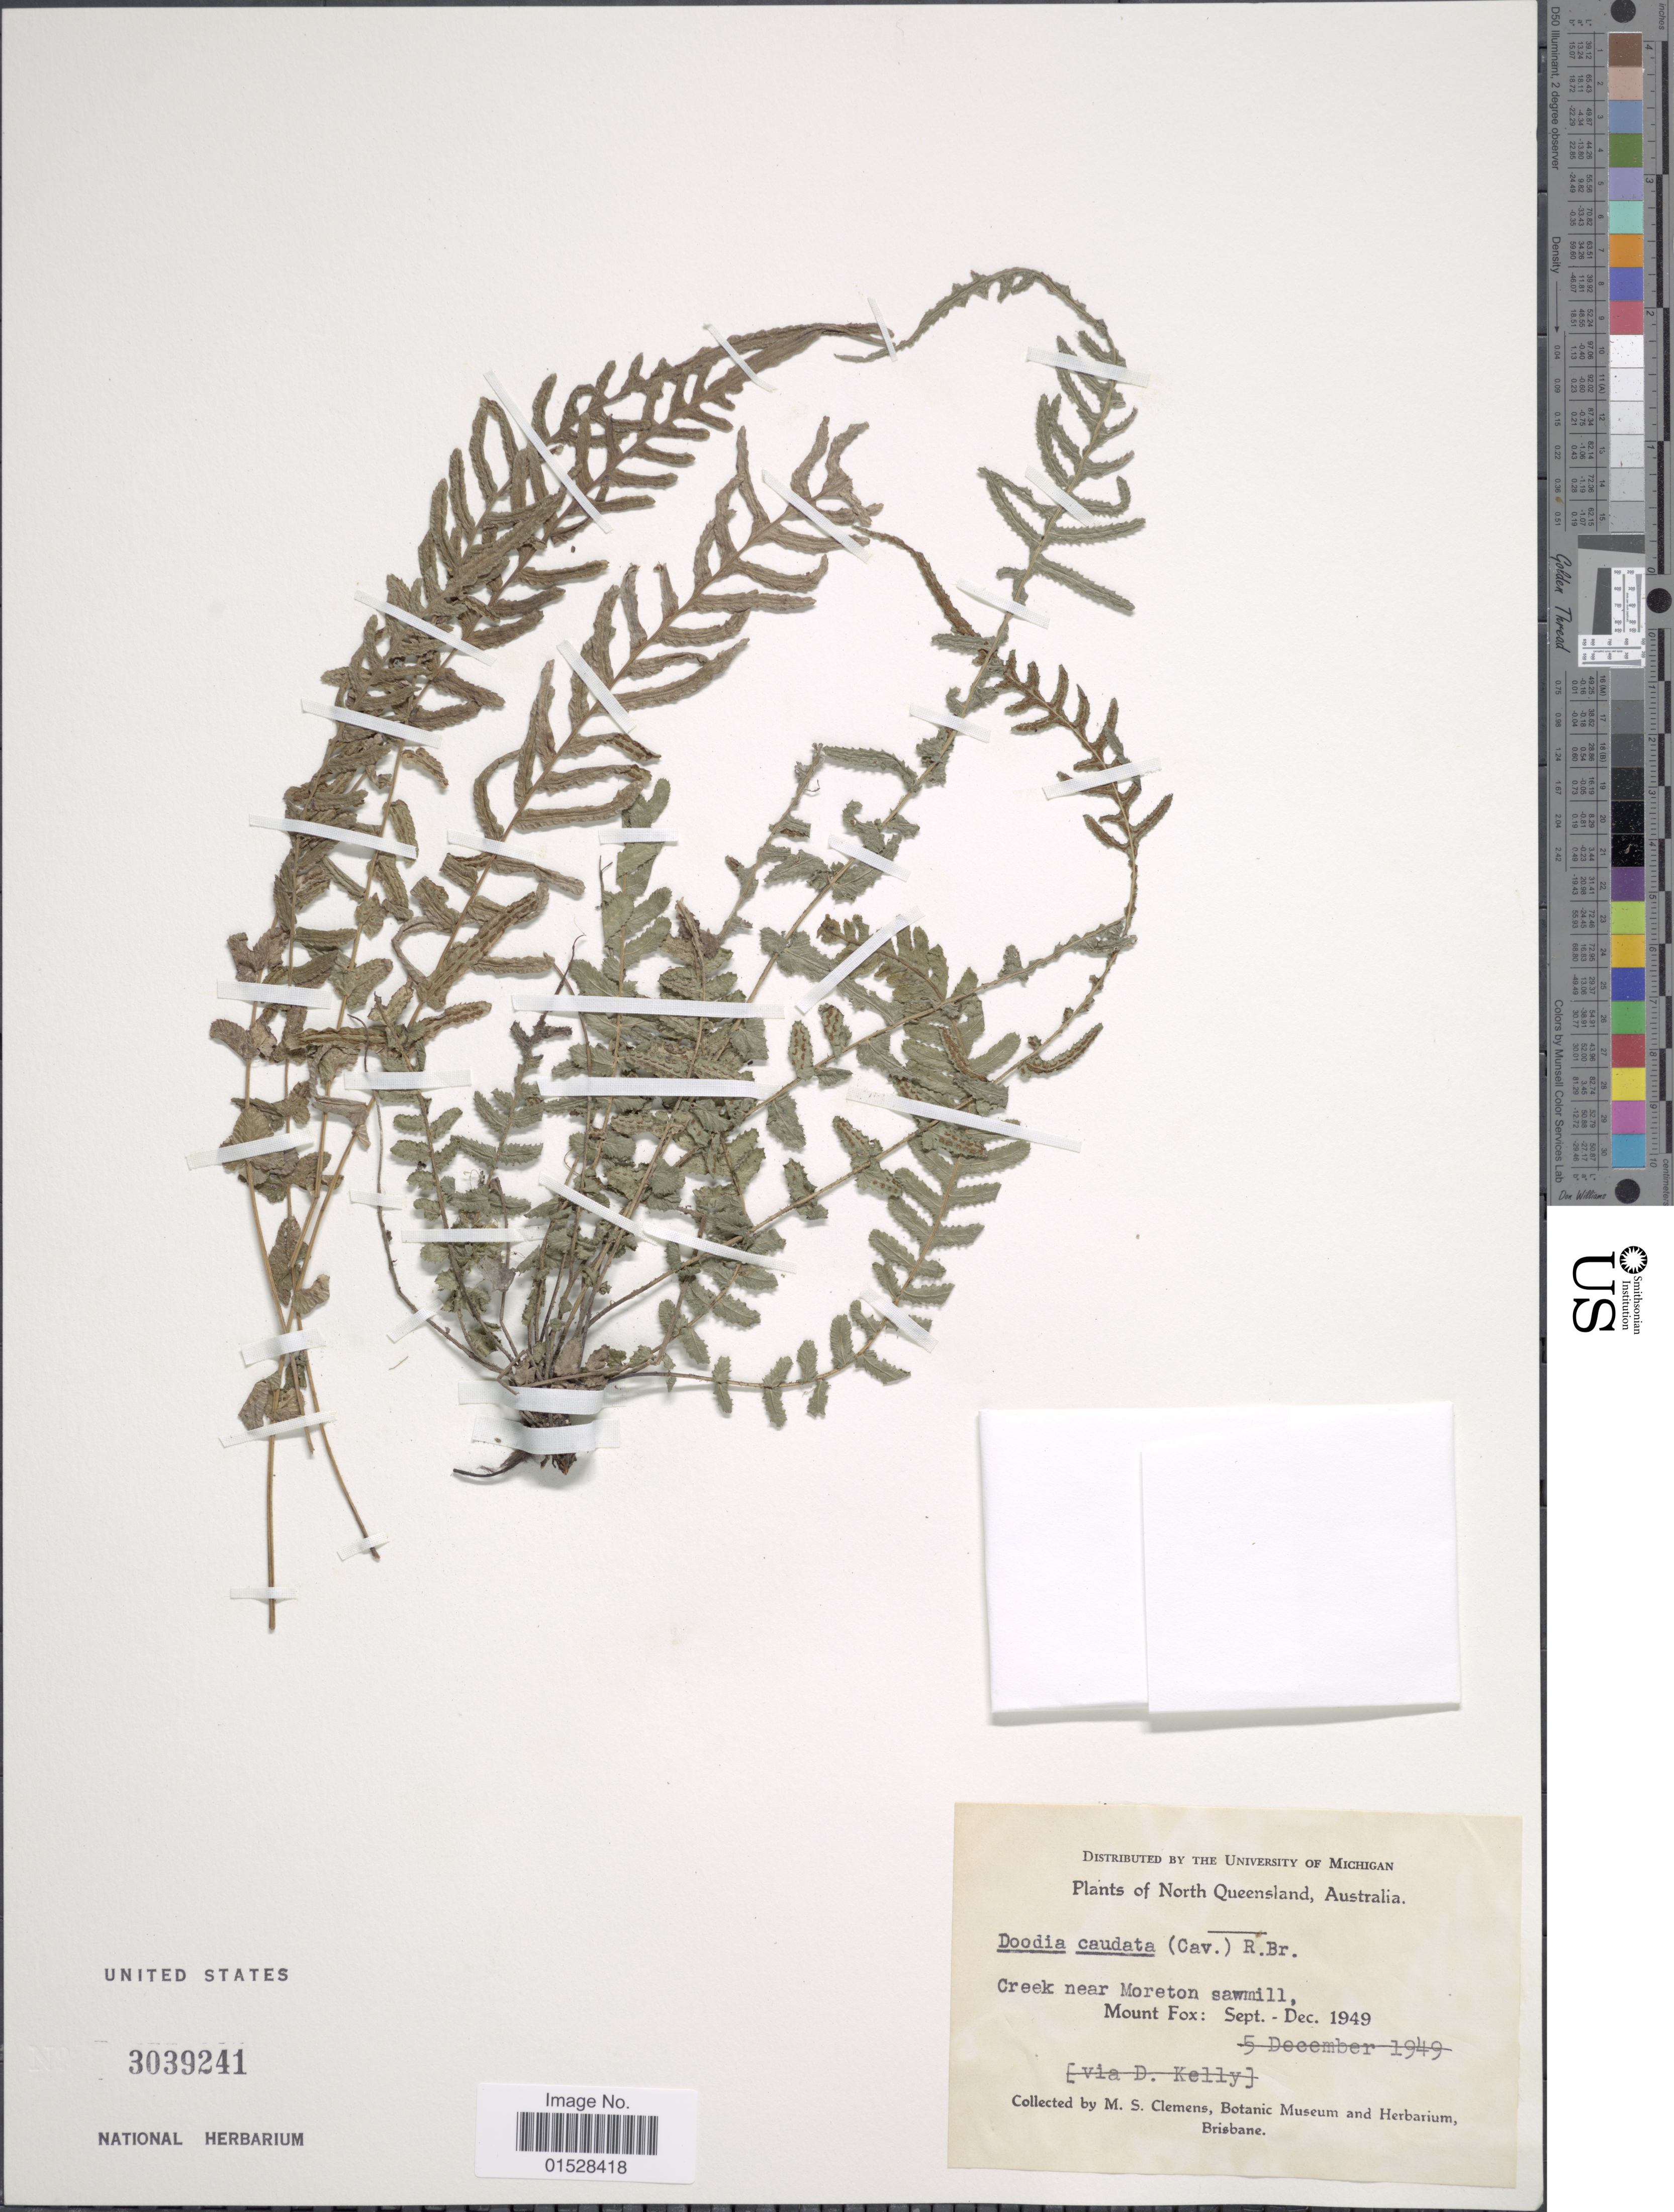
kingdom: Plantae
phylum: Tracheophyta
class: Polypodiopsida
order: Polypodiales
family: Blechnaceae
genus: Blechnum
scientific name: Blechnum spinulosum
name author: Poir.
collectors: M. S. Clemens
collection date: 1949-09/1949-12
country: Australia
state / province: Queensland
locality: North Queensland, Creek near Moreton sawmill, Mount Fox.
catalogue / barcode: US 3039241